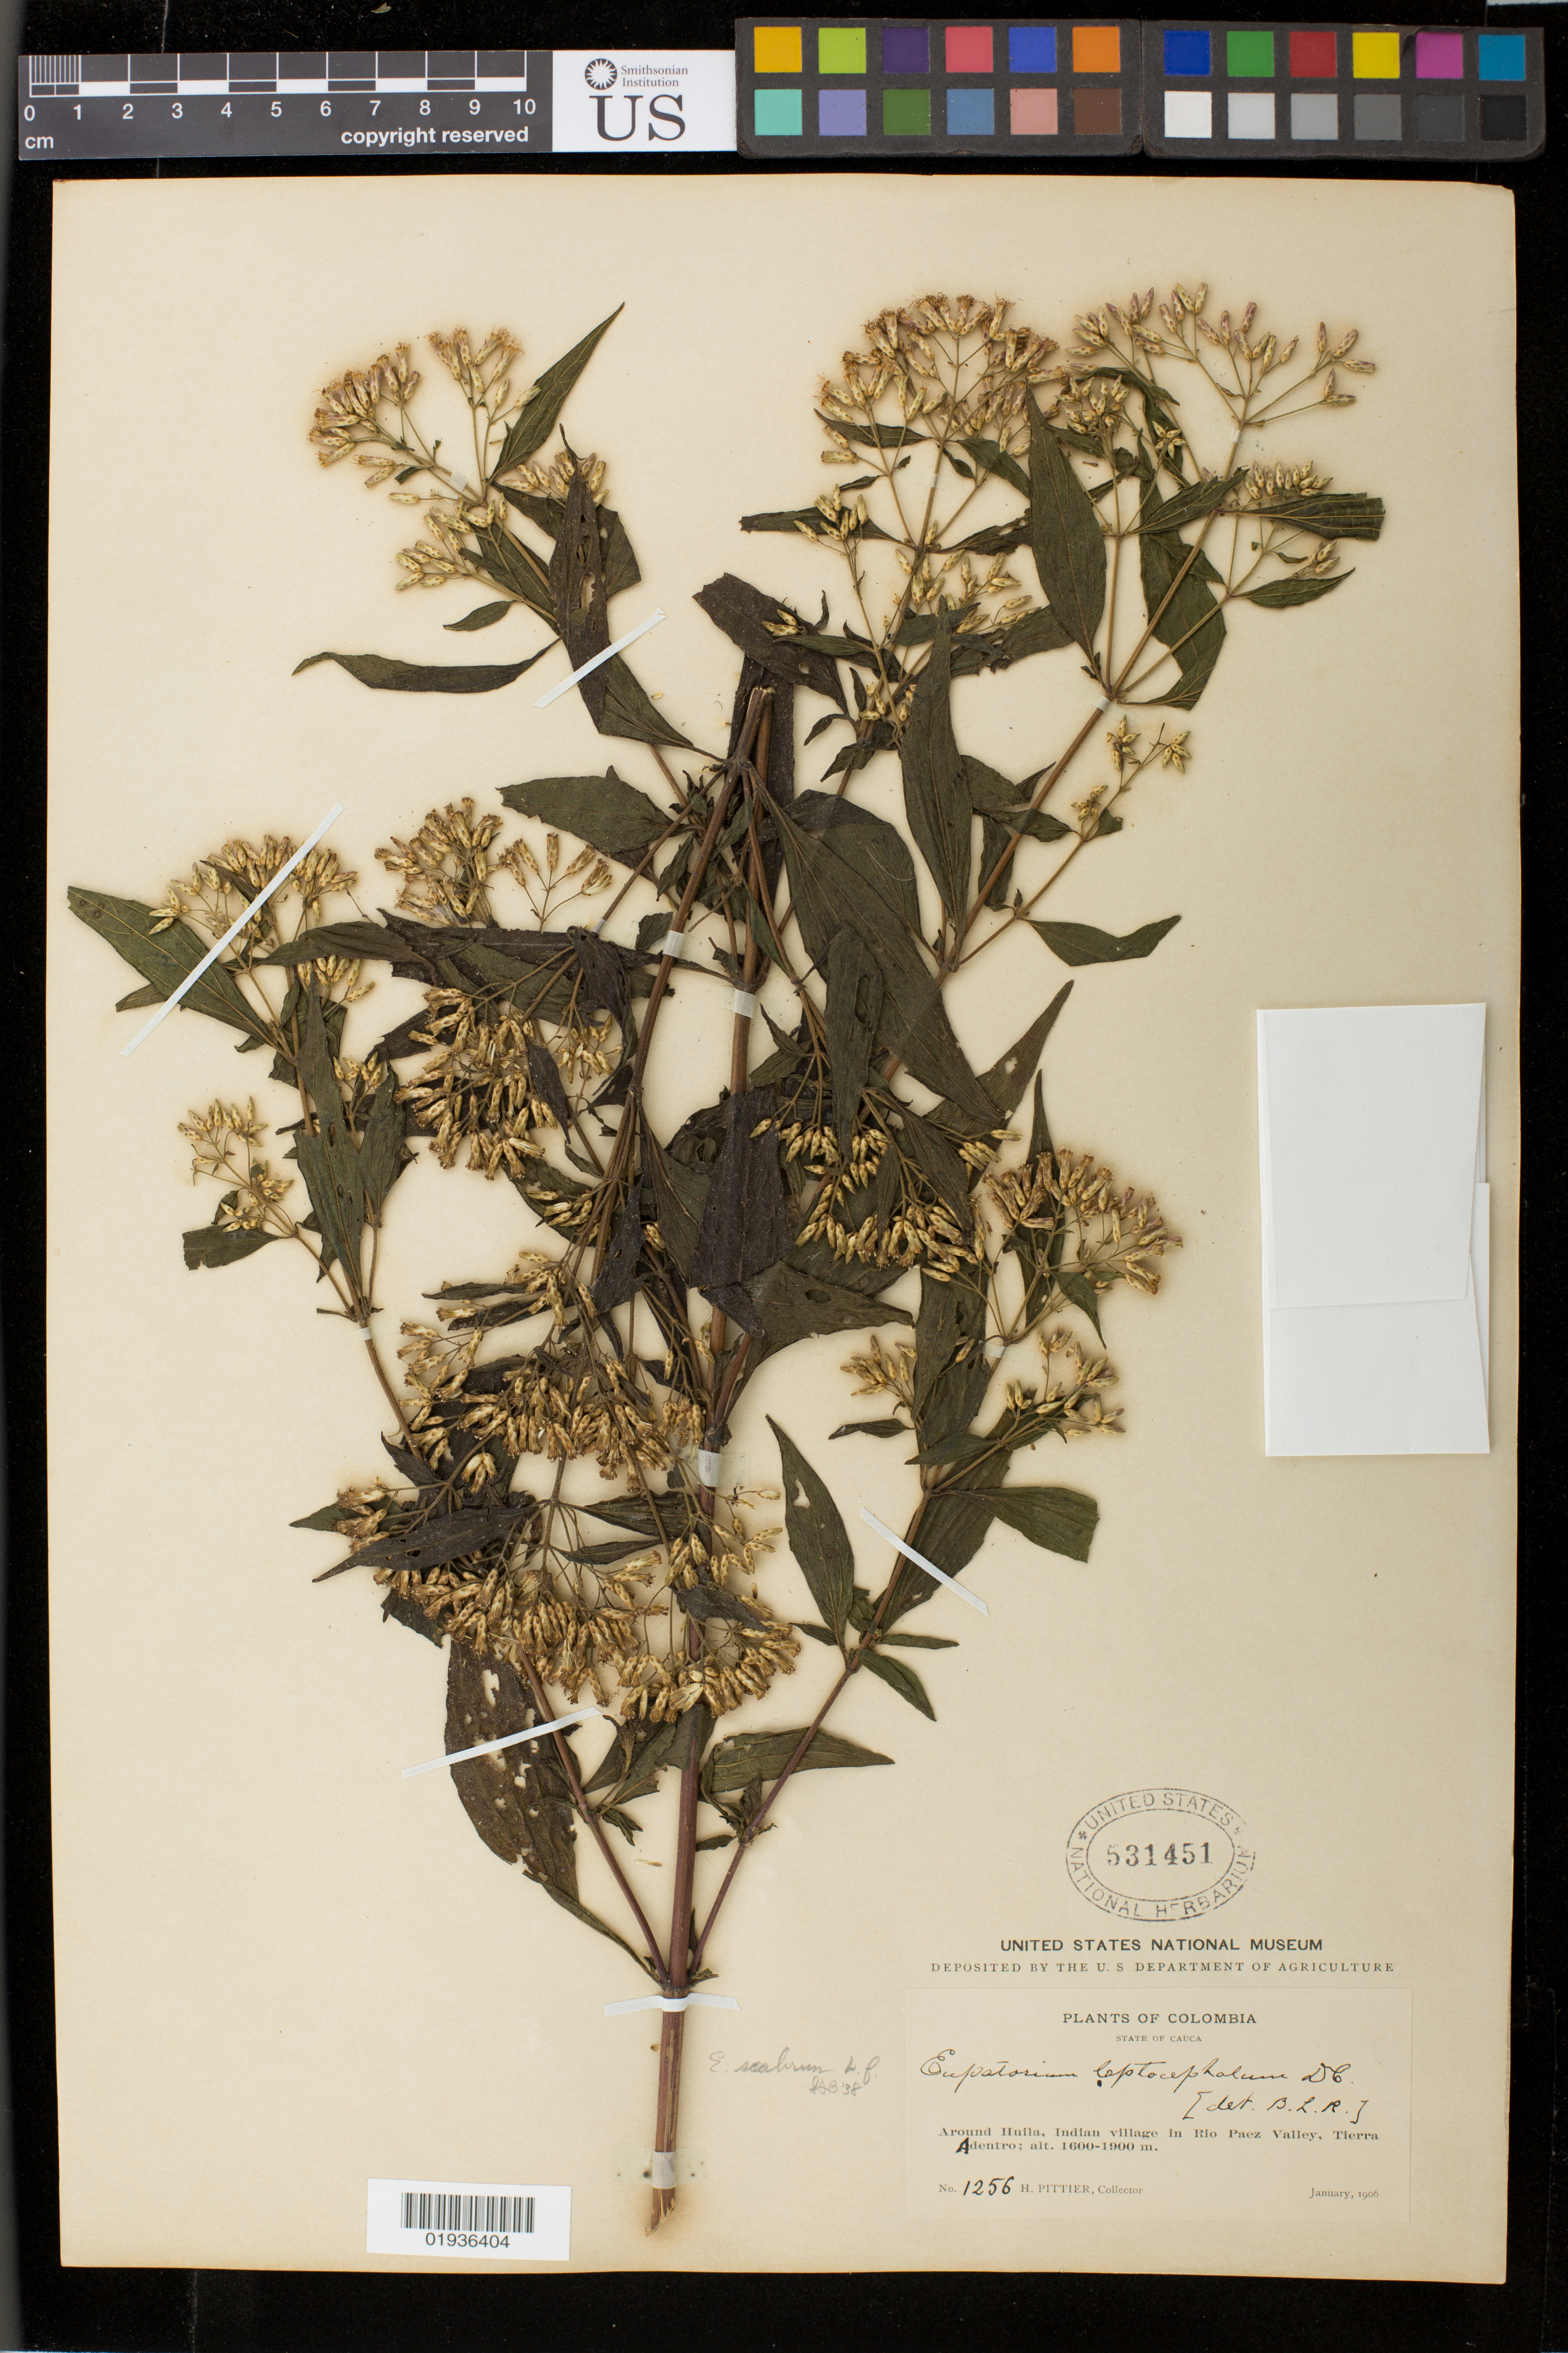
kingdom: Plantae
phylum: Tracheophyta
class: Magnoliopsida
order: Asterales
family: Asteraceae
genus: Chromolaena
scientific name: Chromolaena leptocephala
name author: (DC.) R.M. King & H. Rob.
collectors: H. F. Pittier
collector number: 1256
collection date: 1906-01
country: Colombia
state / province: Cauca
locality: Around Huila, Indian village in Rio Paez Valley, Tierra Adentro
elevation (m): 1600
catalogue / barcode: US 531451